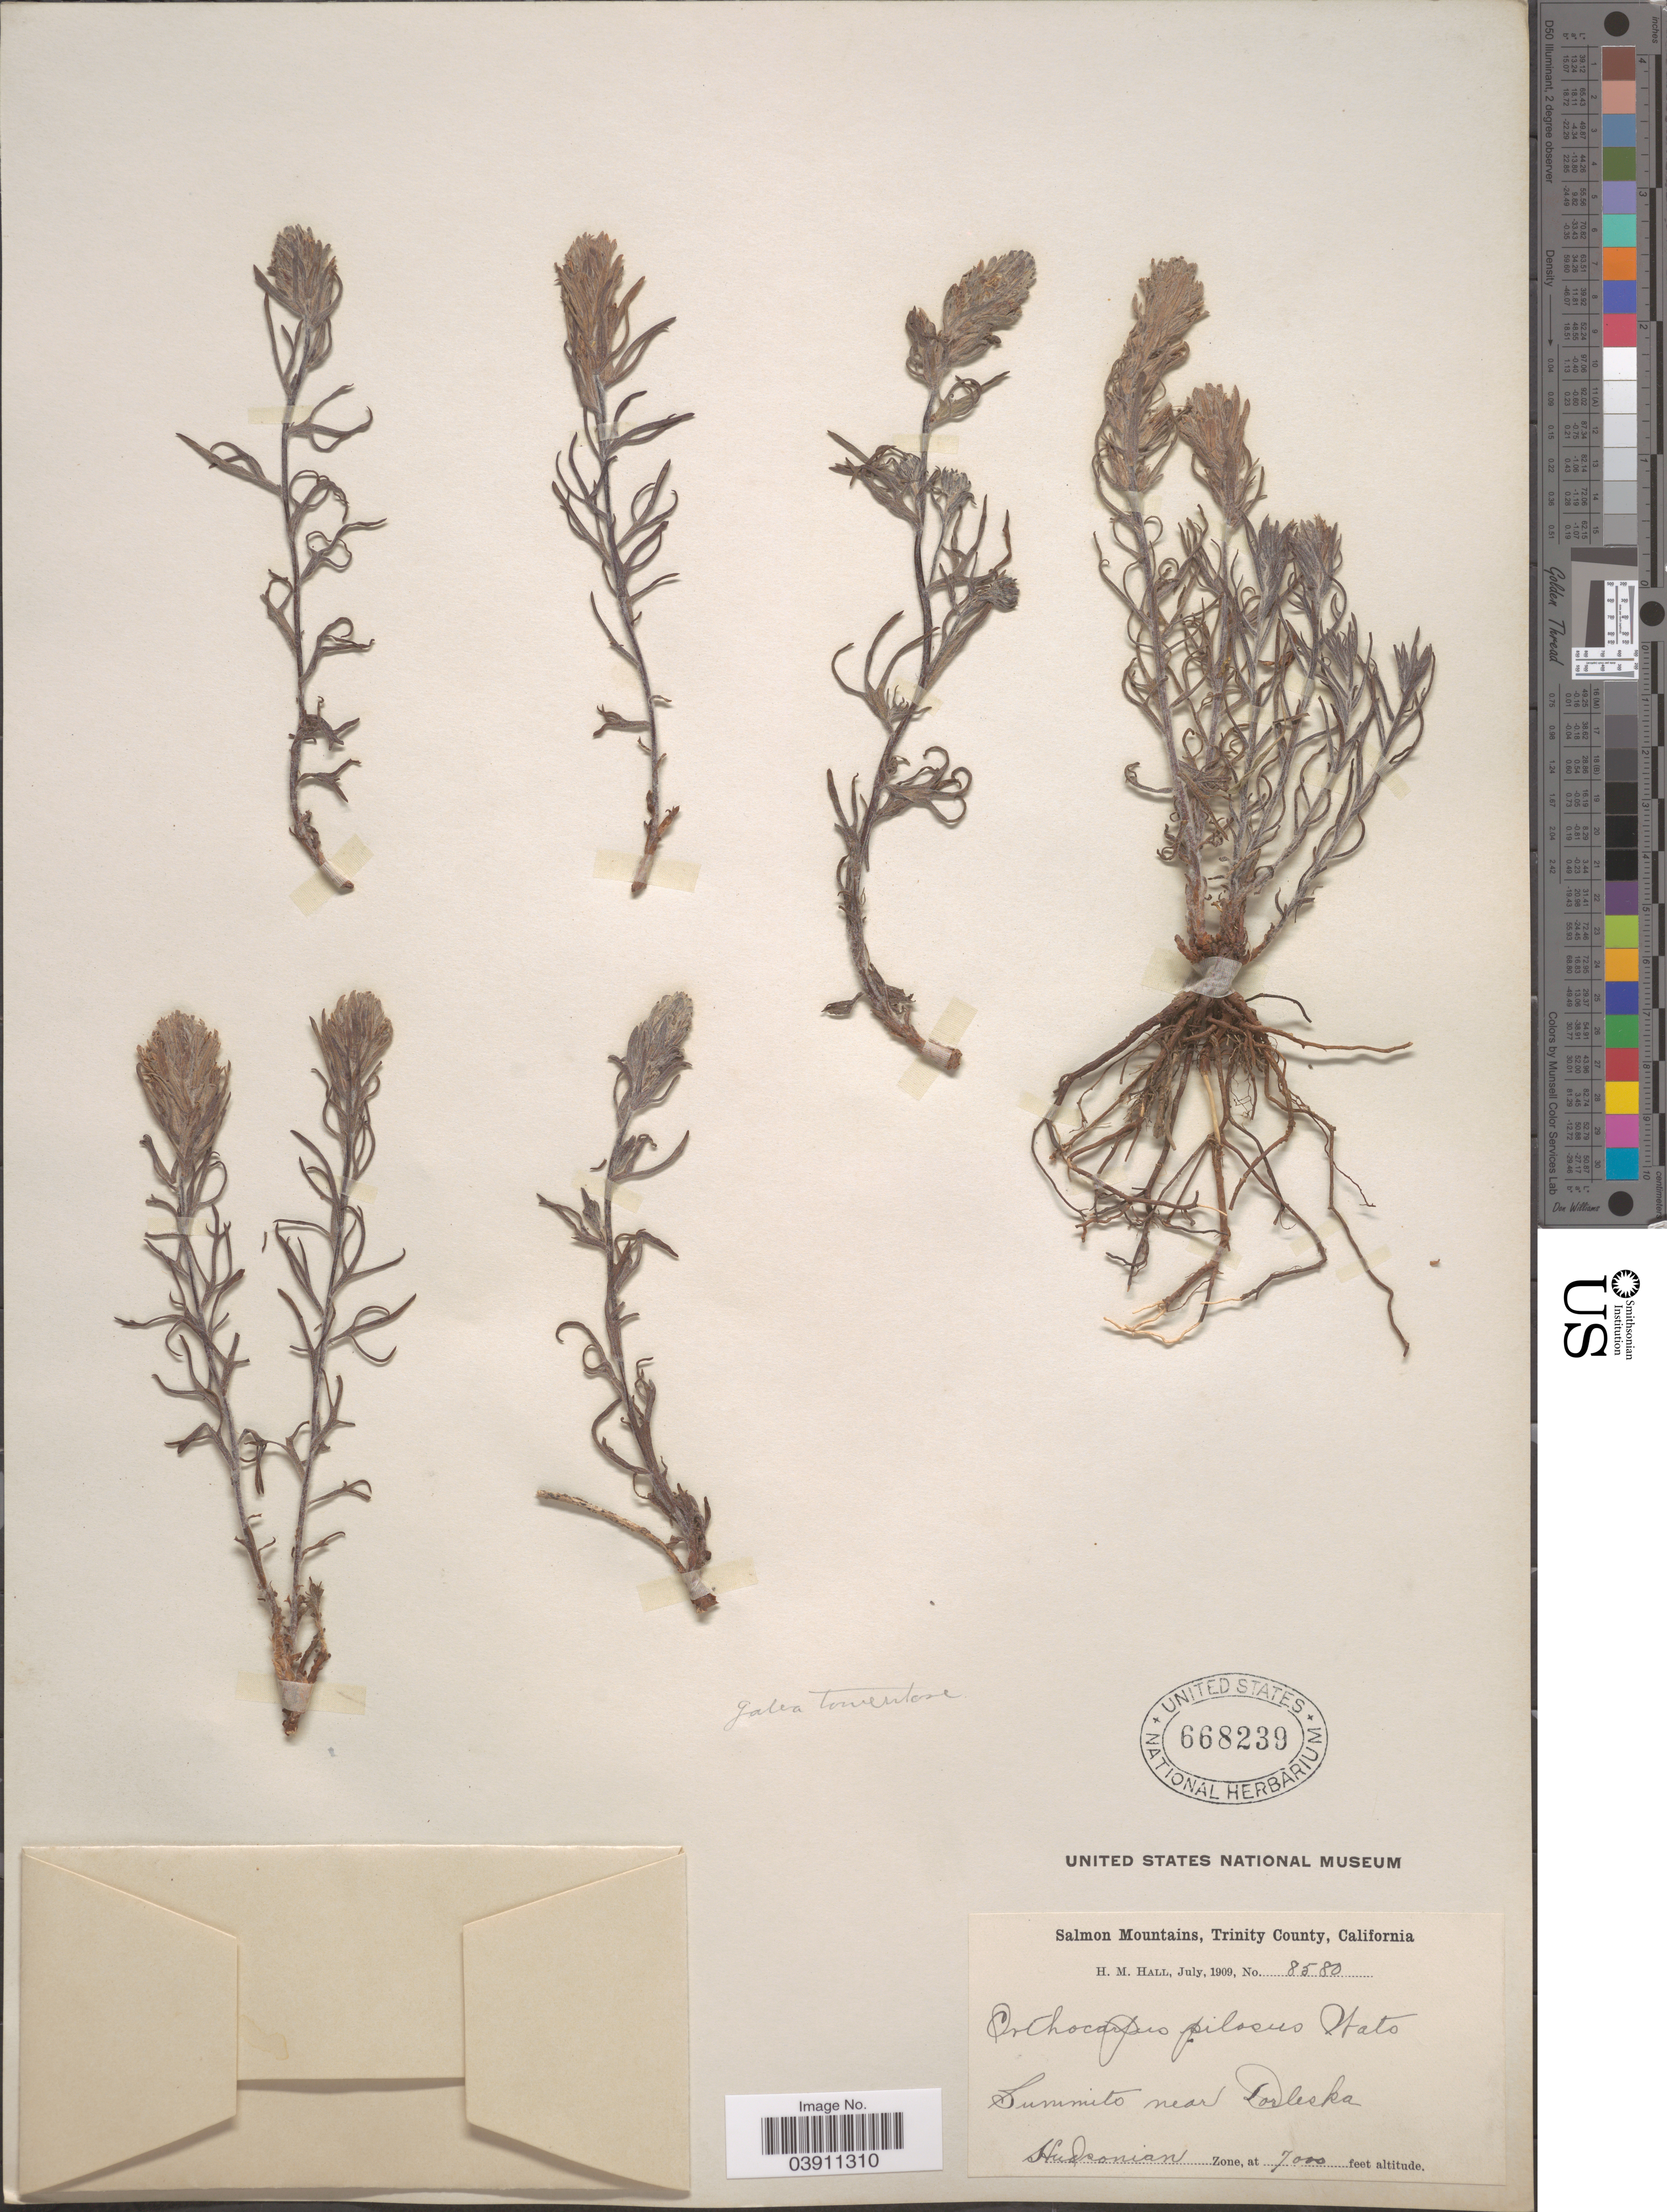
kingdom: Plantae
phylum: Tracheophyta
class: Magnoliopsida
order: Lamiales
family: Orobanchaceae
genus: Castilleja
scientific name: Castilleja arachnoidea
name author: Greenm.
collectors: H. M. Hall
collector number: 8580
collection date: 1909-07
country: United States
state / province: California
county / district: Trinity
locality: Salmon Mountains, Trinity County. Summits near Dorleska. Hudsonian Zone.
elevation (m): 2134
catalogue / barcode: US 668239